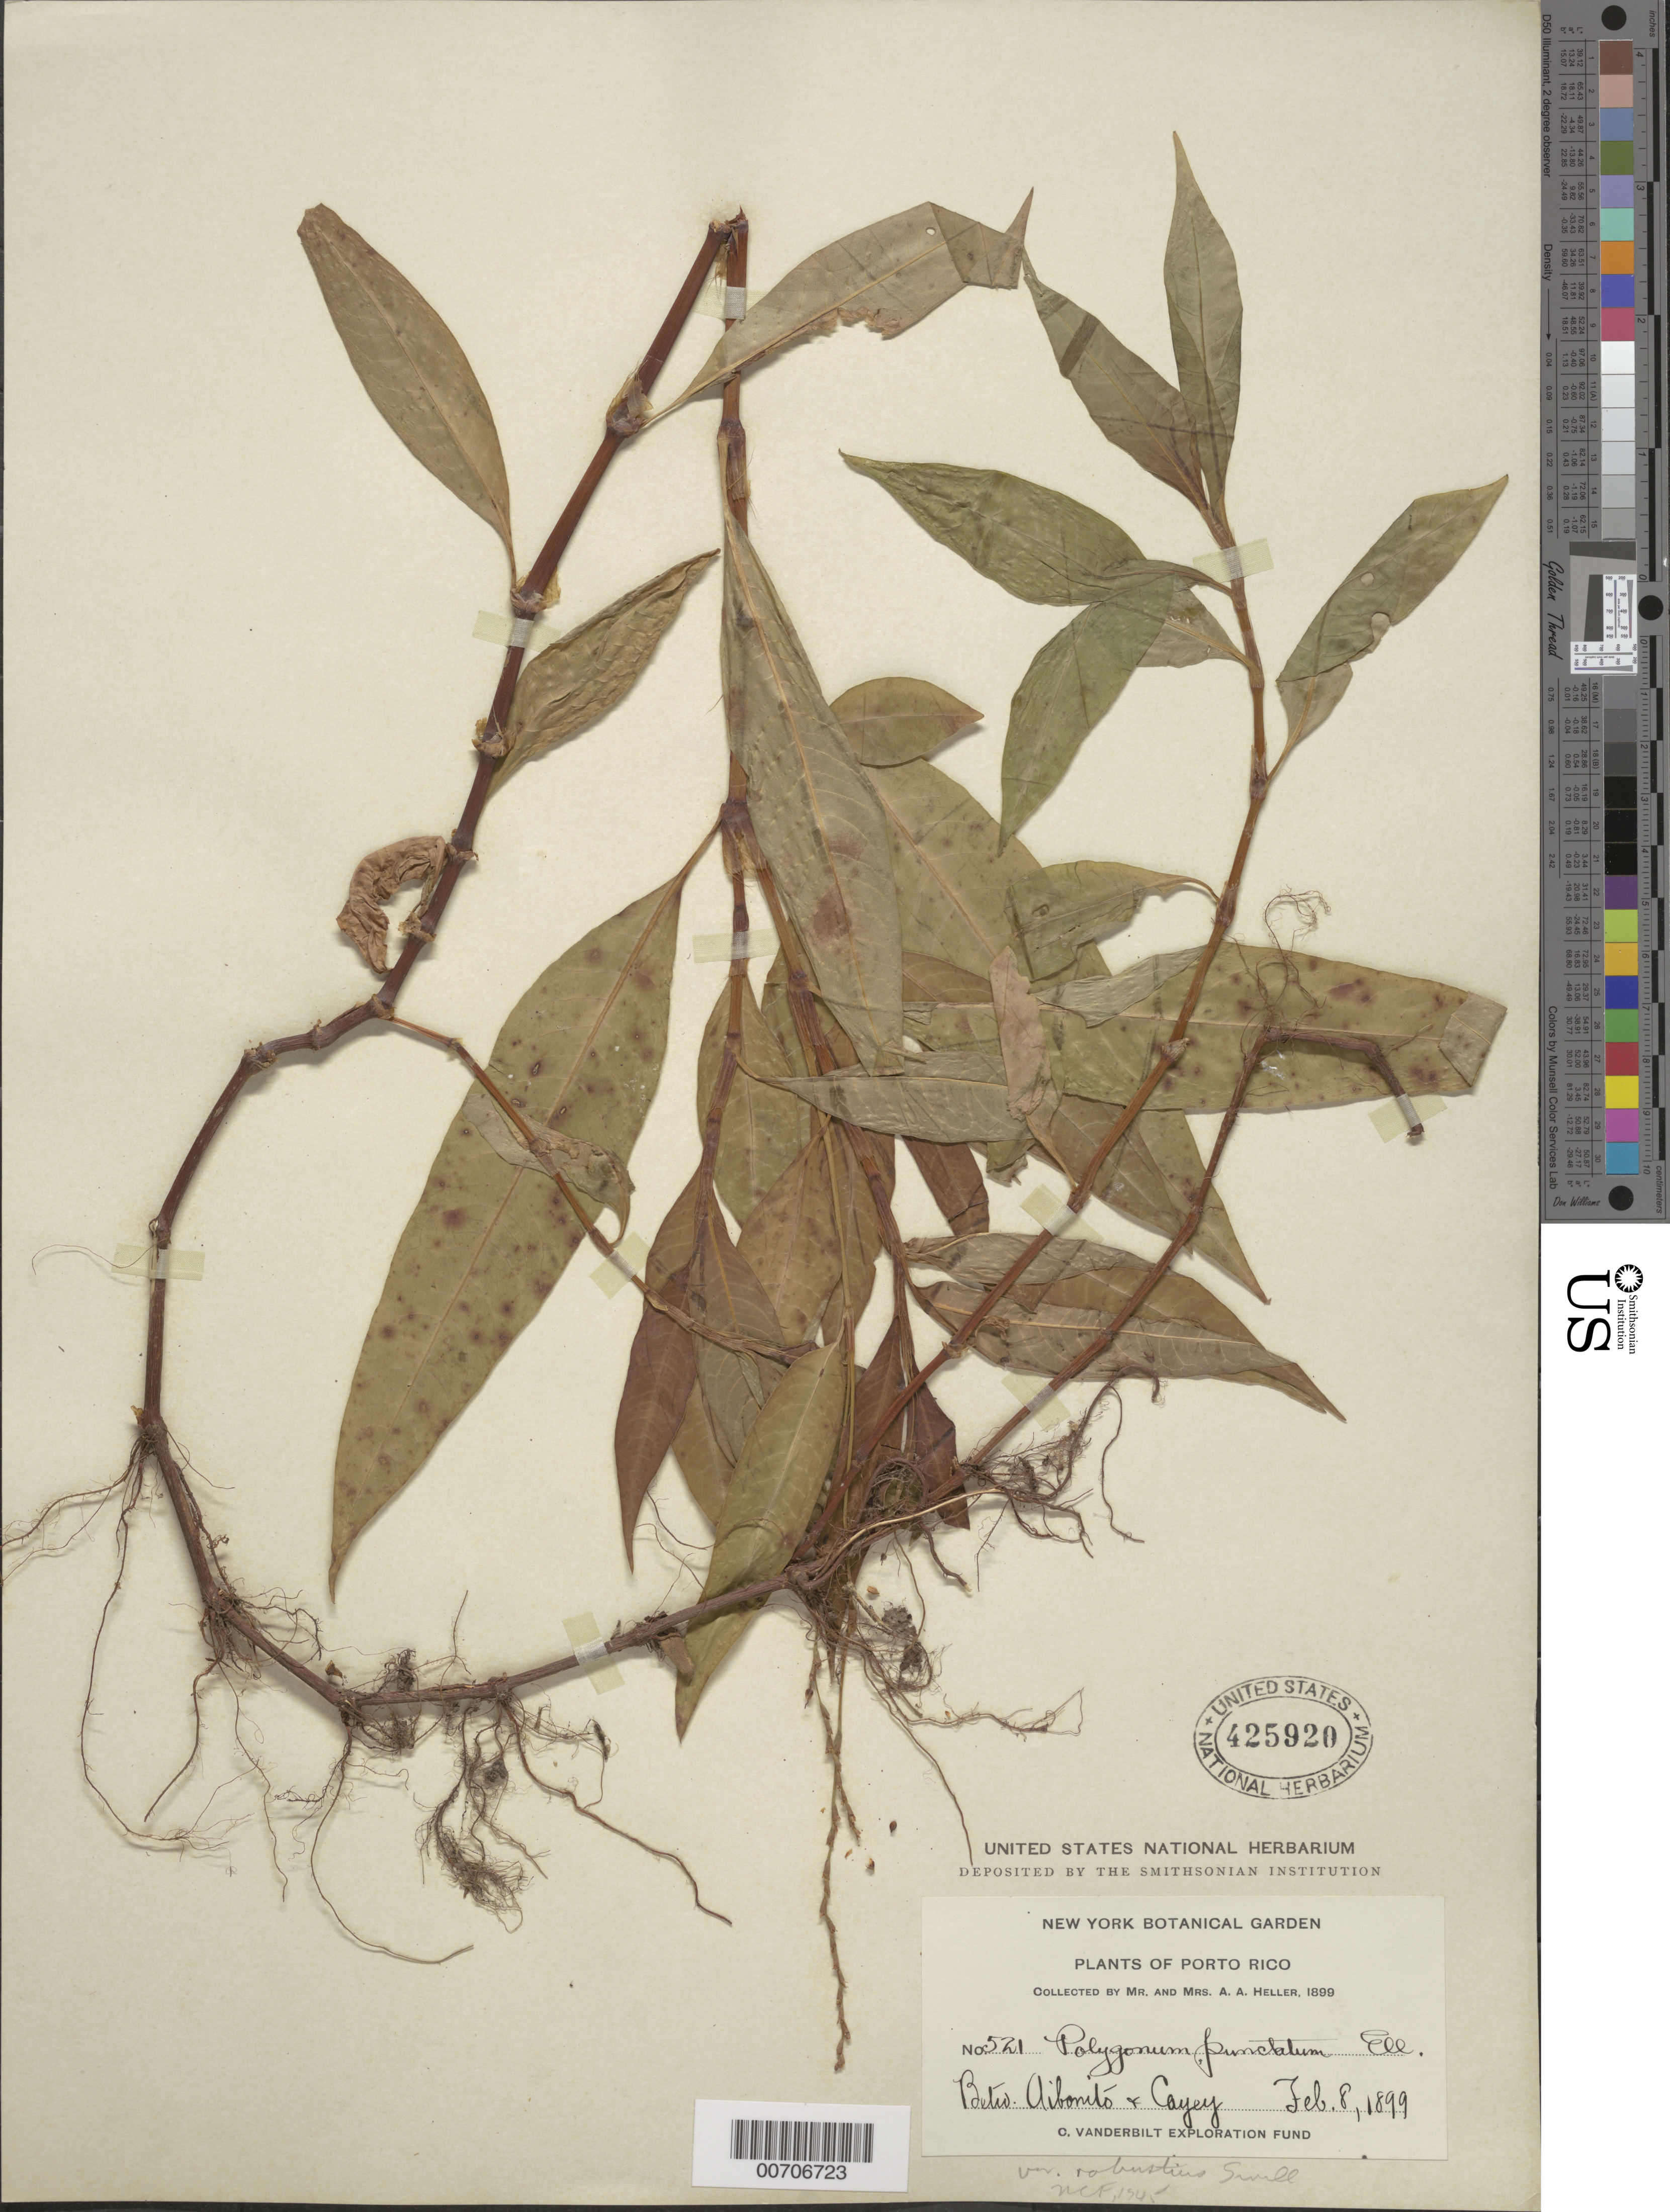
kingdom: Plantae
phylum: Tracheophyta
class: Magnoliopsida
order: Caryophyllales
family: Polygonaceae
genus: Polygonum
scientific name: Polygonum punctatum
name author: Elliott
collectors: A. A. Heller & -- Heller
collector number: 521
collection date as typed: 08 Feb 1899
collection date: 1899-02-08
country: Puerto Rico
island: Greater Antilles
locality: Btw. Aibonito & Cayey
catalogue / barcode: US 425920